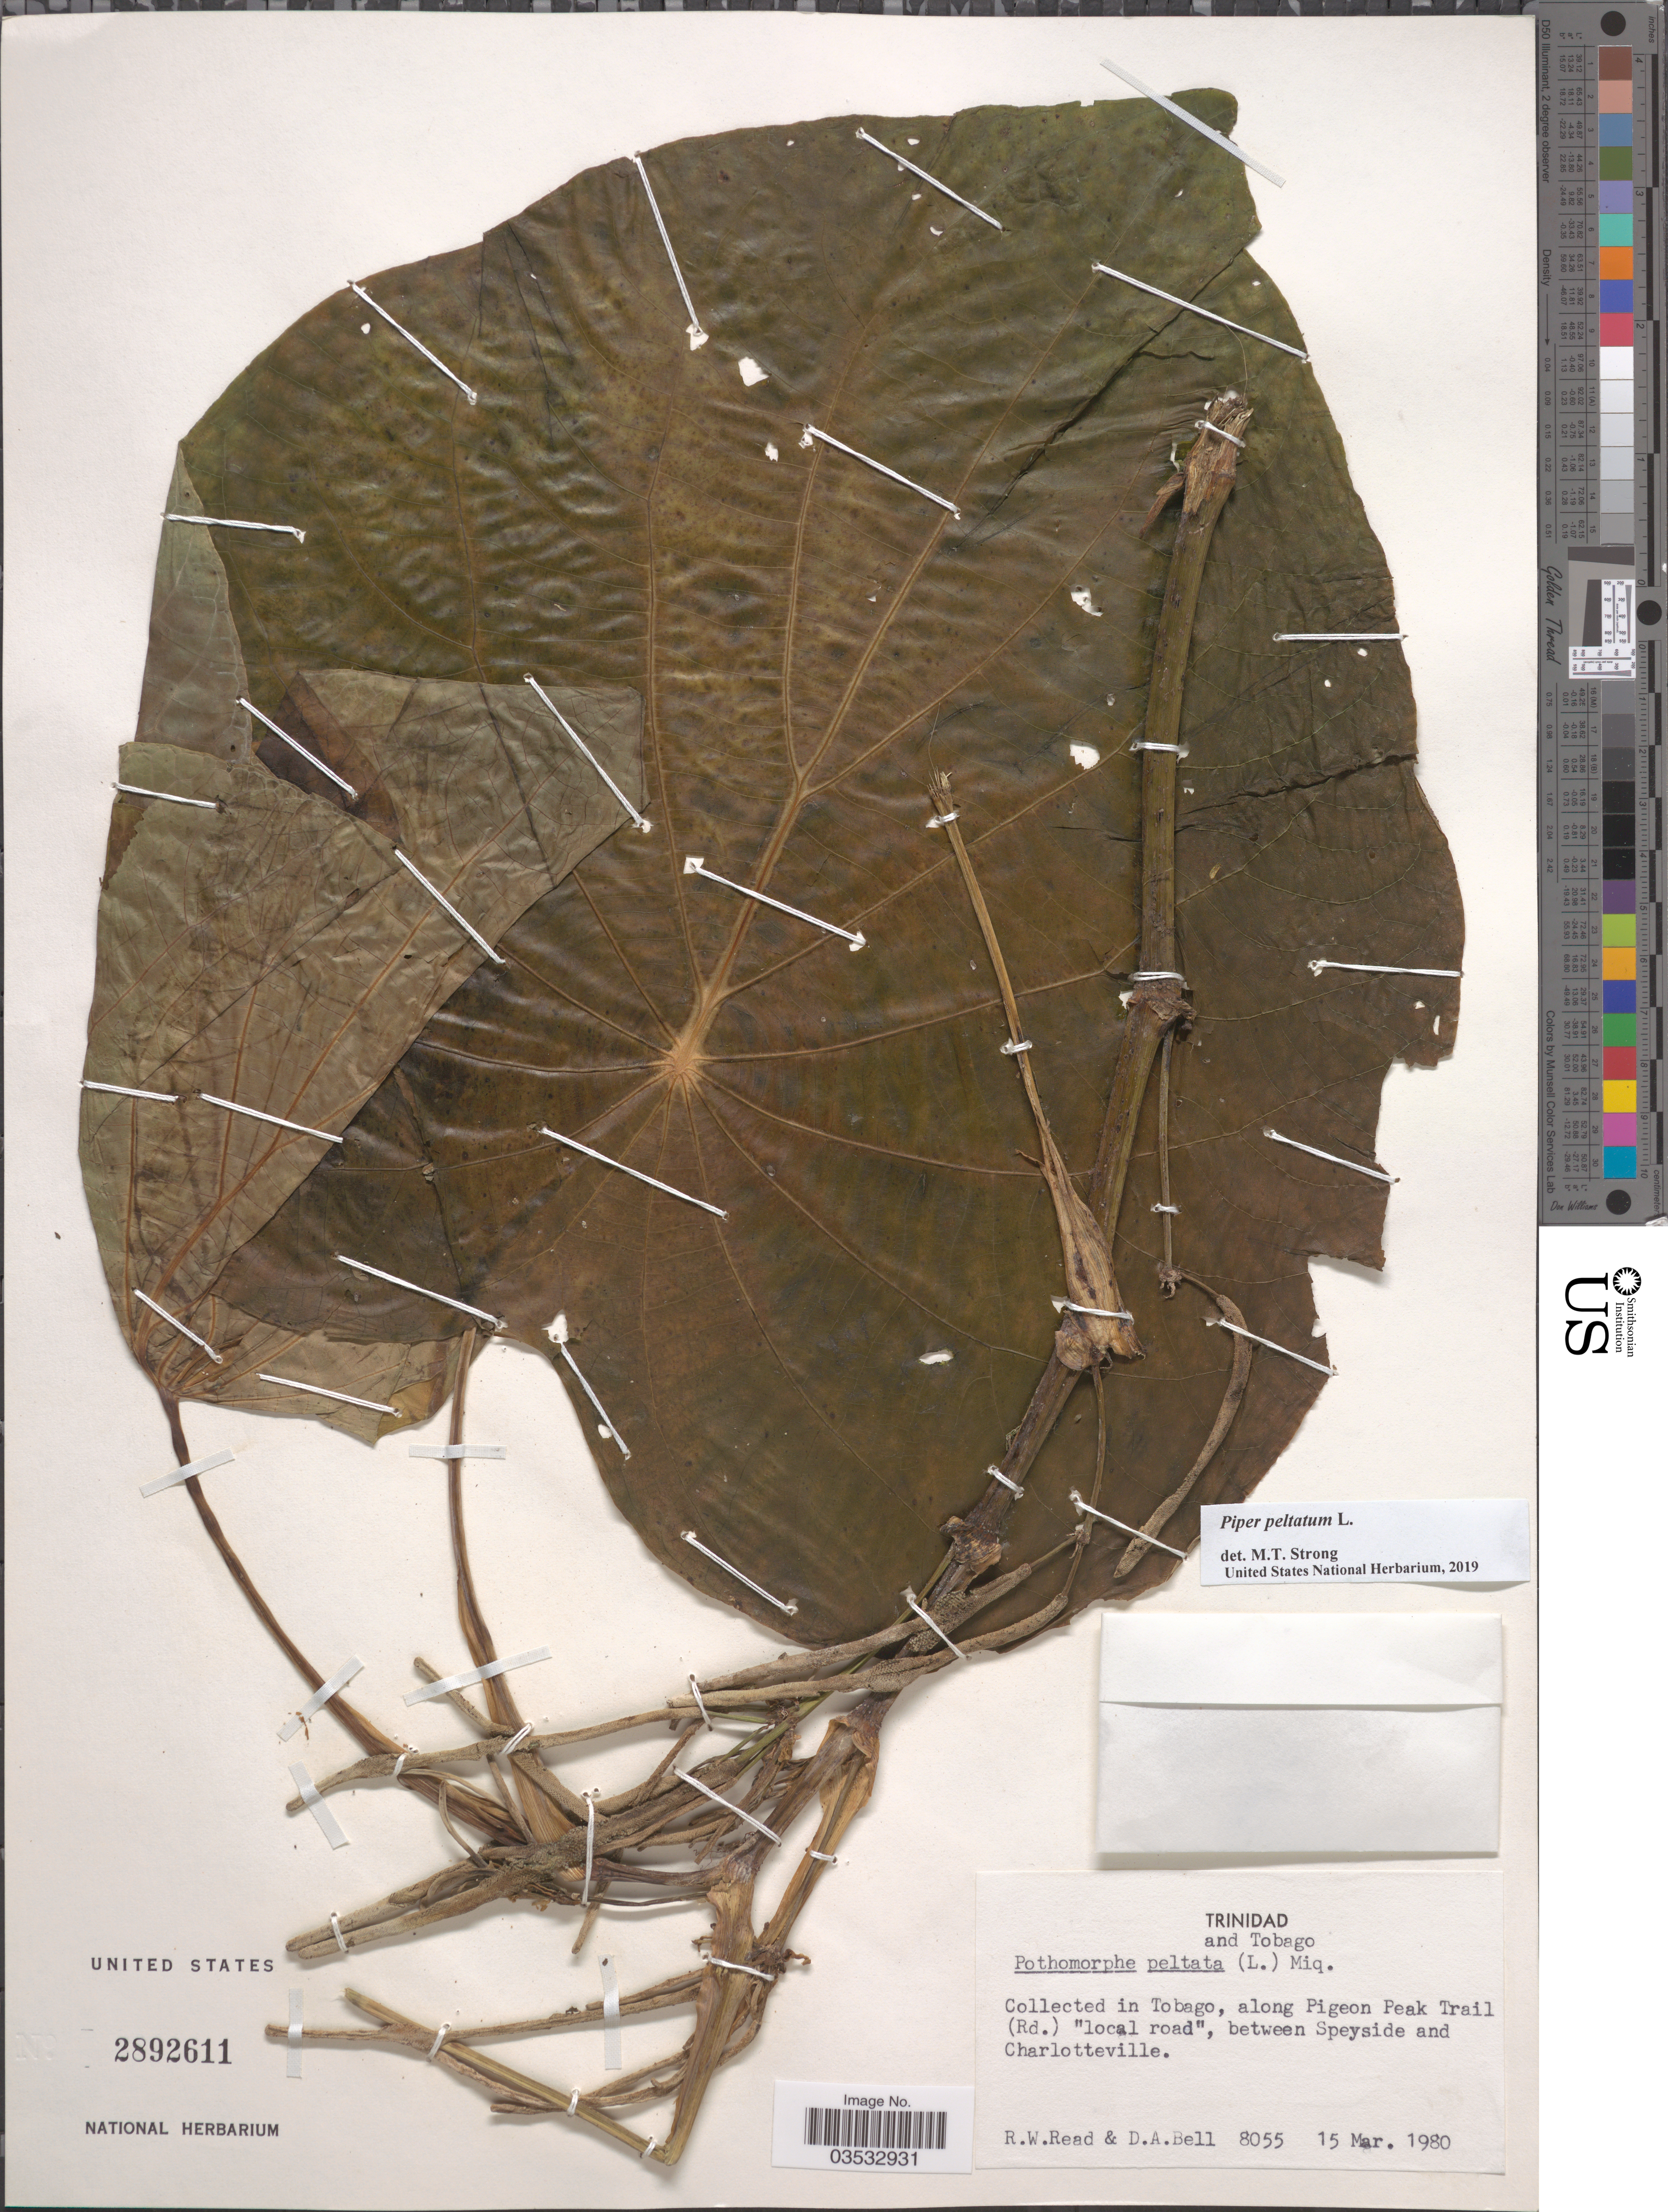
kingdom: Plantae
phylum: Tracheophyta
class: Magnoliopsida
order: Piperales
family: Piperaceae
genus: Piper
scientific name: Piper peltatum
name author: L.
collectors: R. W. Read & D. A. Bell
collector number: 8055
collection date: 1980-03-15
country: Trinidad and Tobago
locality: In Tobago, along Pigeon Peak Trail (Rd.) "local road", between Speyside and Charlotteville.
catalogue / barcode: US 2892611